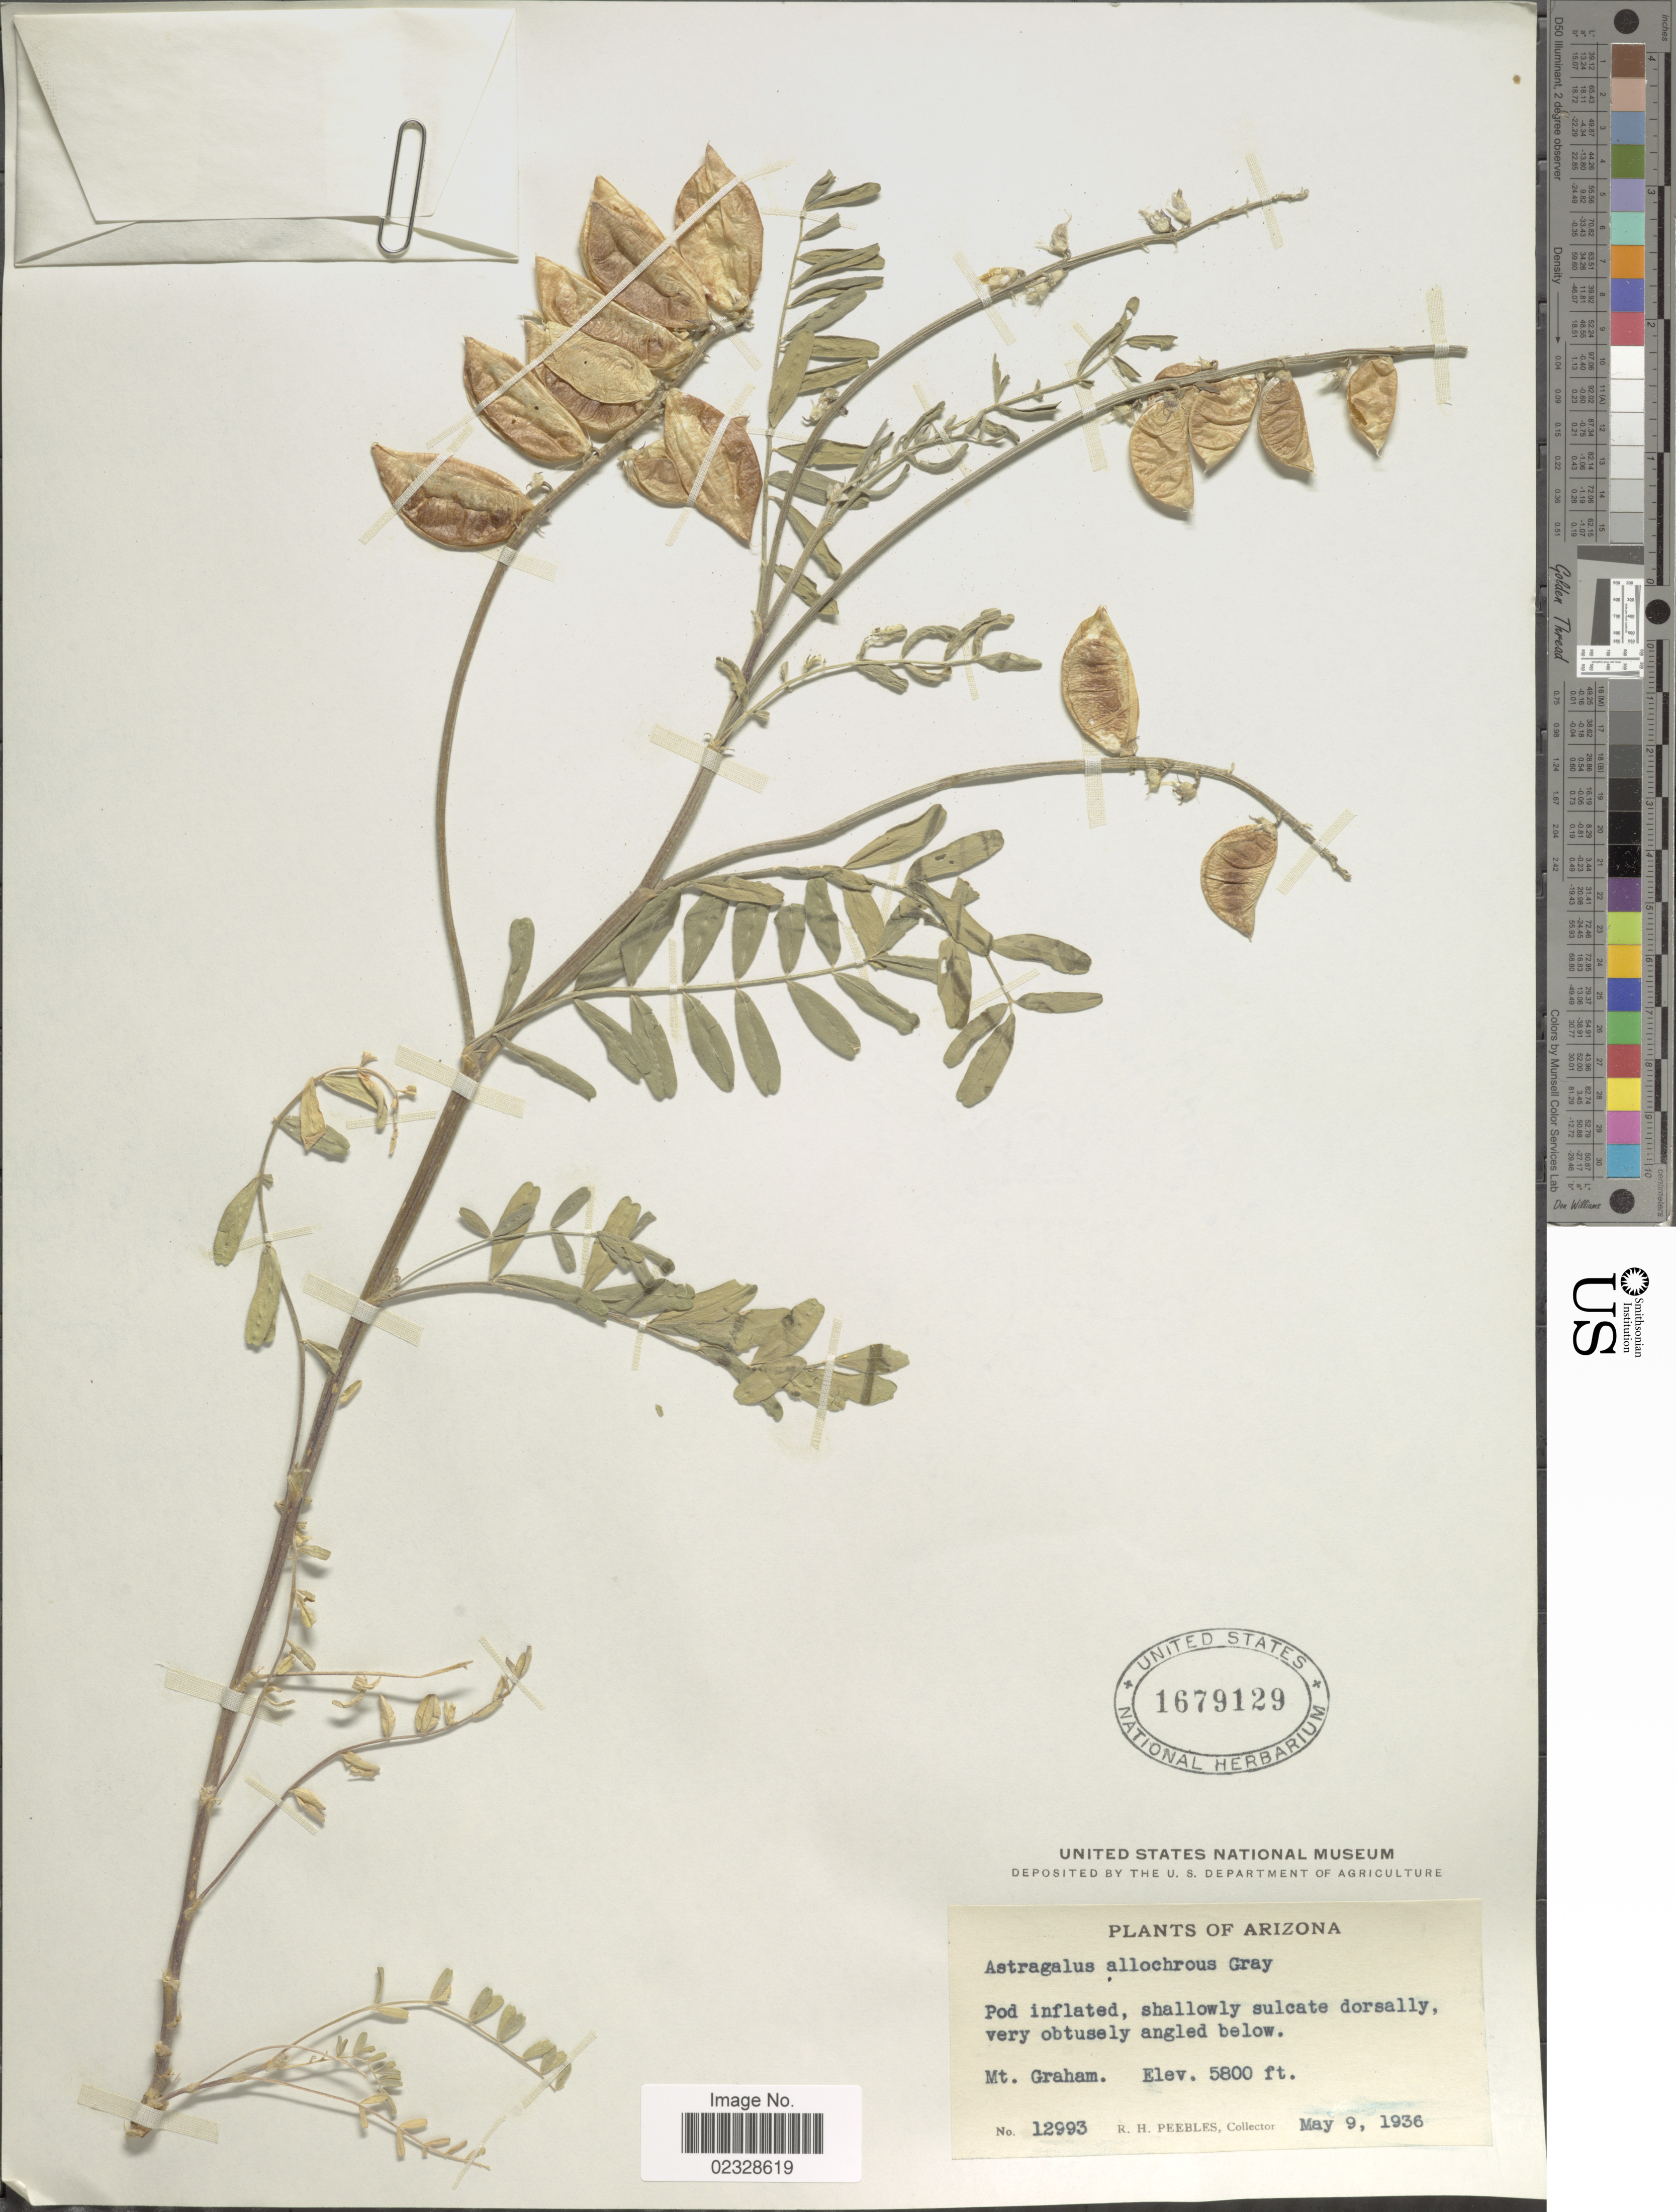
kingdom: Plantae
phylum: Tracheophyta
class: Magnoliopsida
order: Fabales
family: Fabaceae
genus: Astragalus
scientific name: Astragalus allochrous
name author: A. Gray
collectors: R. H. Peebles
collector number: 12993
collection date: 1936-05-09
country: United States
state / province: Arizona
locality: Mt. Graham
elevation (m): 1768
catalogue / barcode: US 1679129